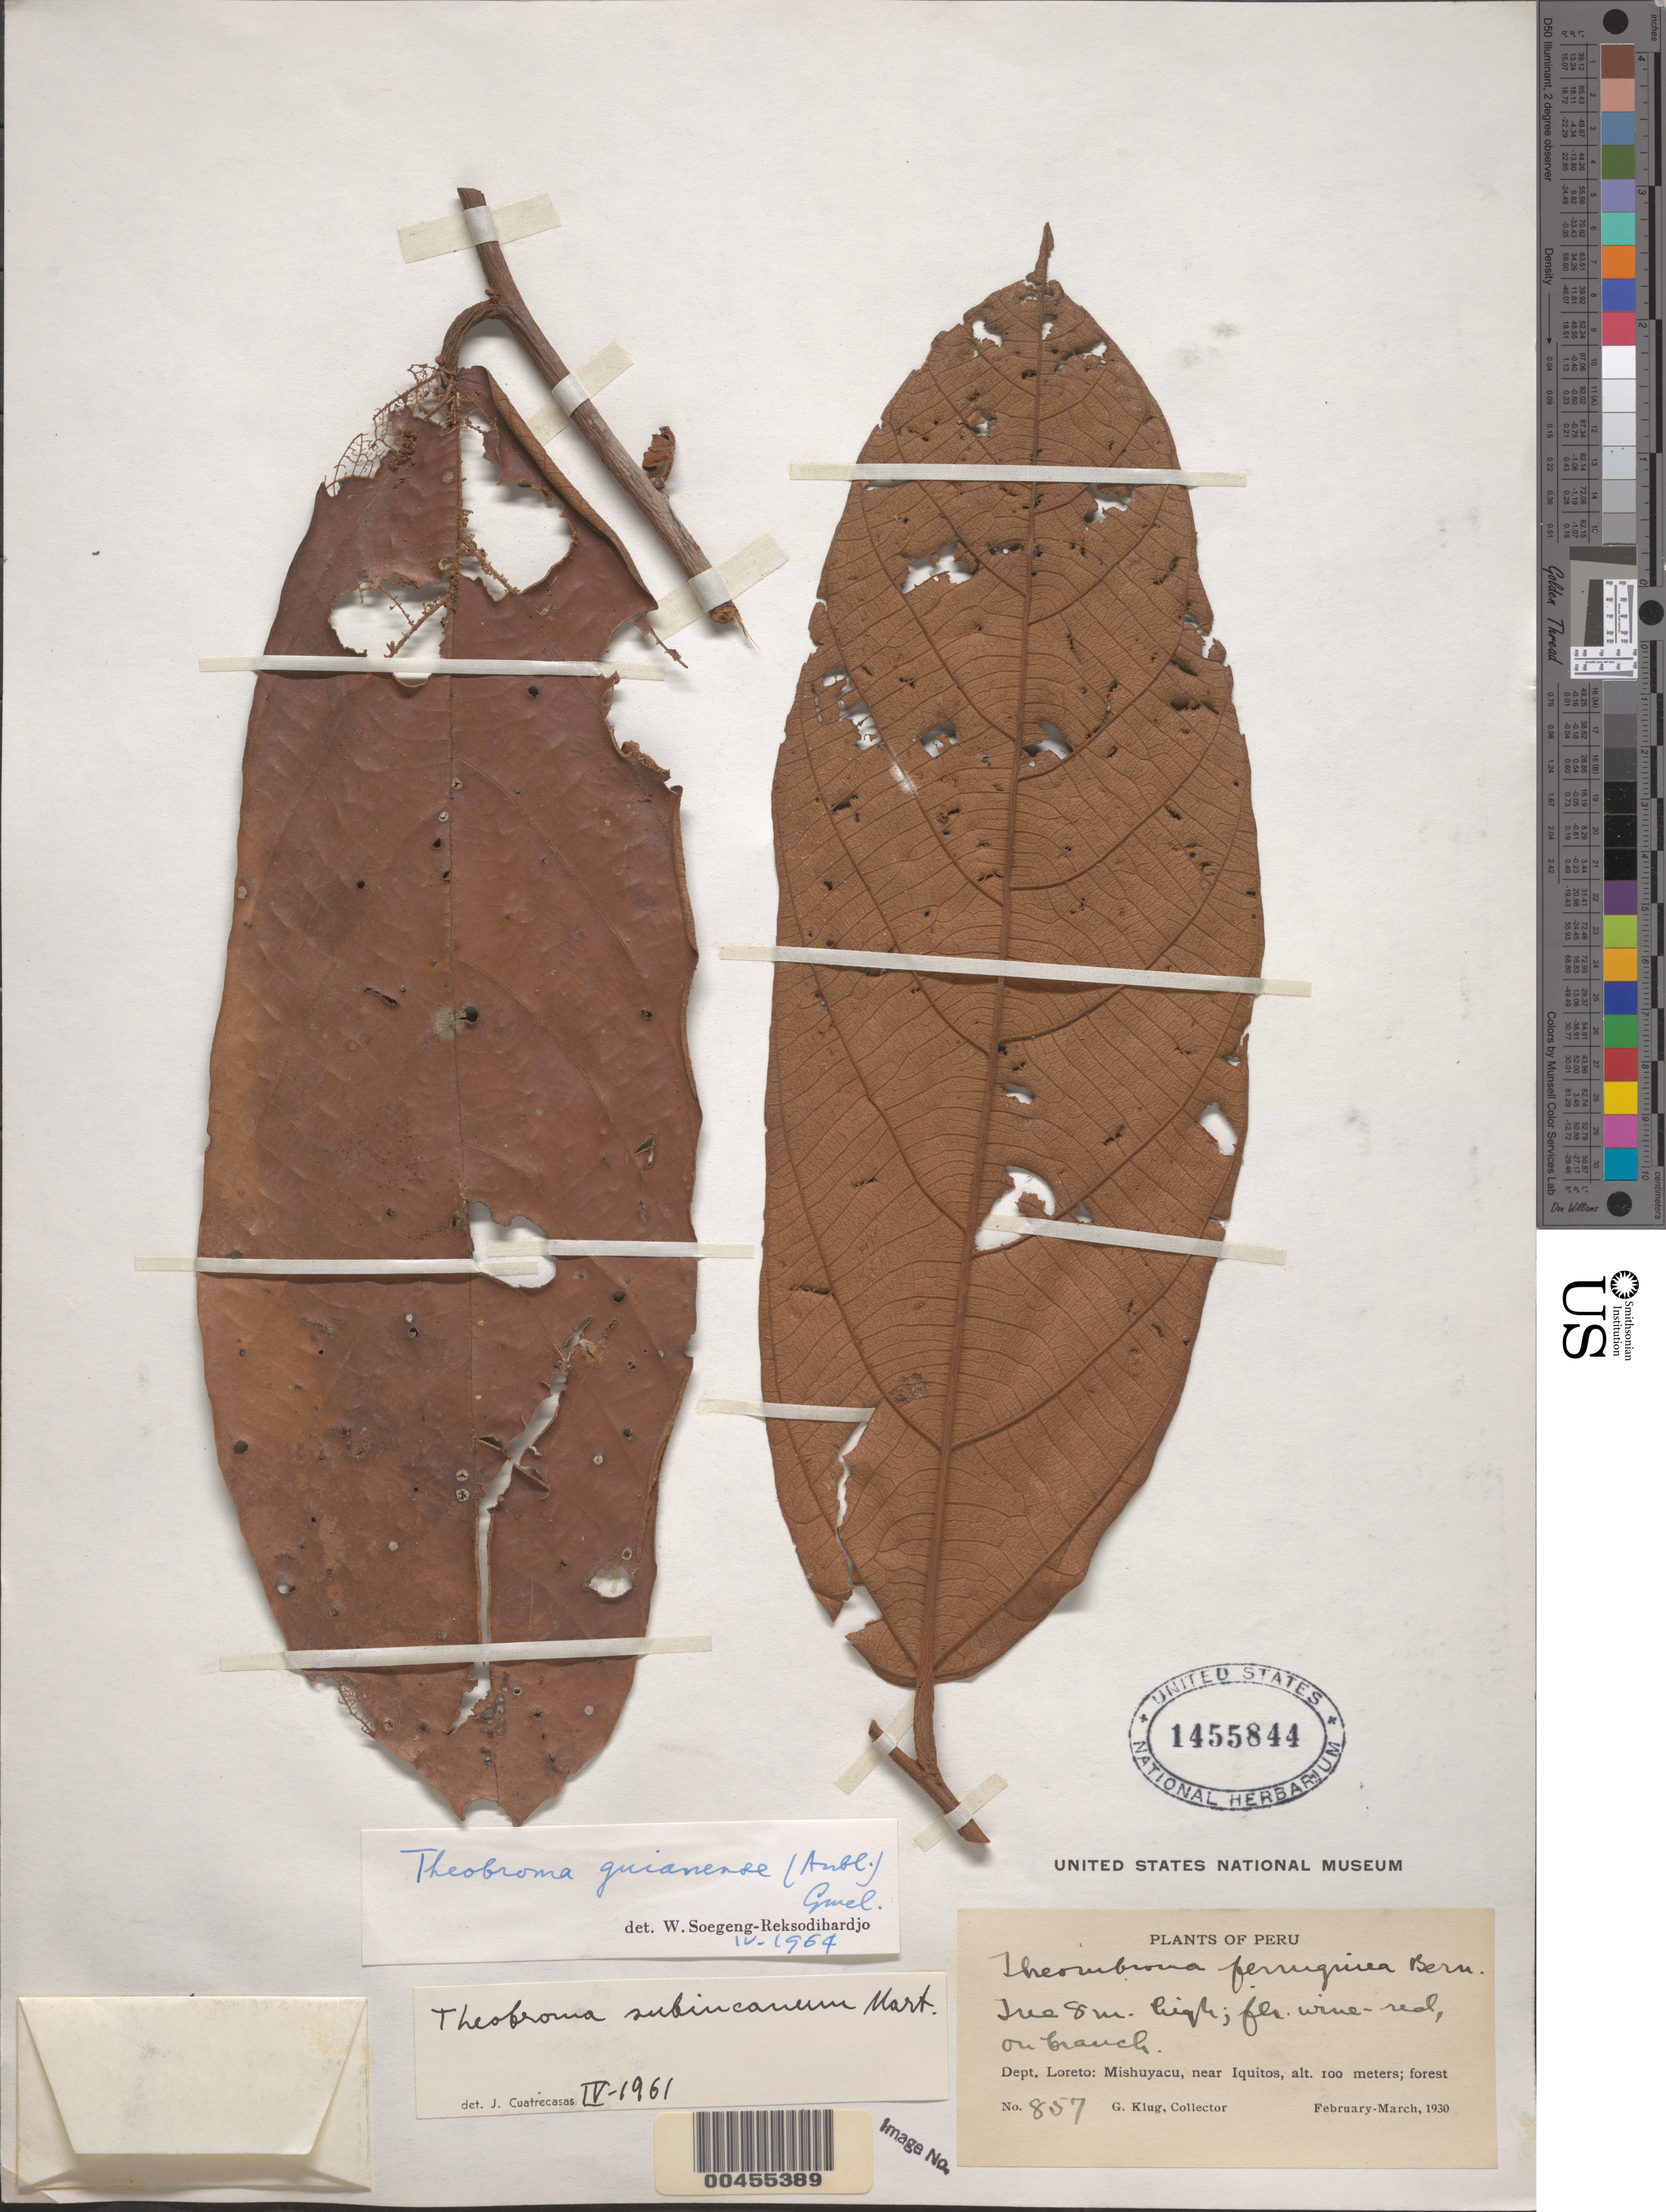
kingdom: Plantae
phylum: Tracheophyta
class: Magnoliopsida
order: Malvales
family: Malvaceae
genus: Theobroma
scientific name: Theobroma subincanum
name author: Mart.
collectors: G. Klug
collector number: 857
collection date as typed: Feb 1930 to -- Mar 1930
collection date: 1930-02/1930-03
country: Peru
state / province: Loreto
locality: Mishuyacu, near Iquitos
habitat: forest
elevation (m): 100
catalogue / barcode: US 1455844